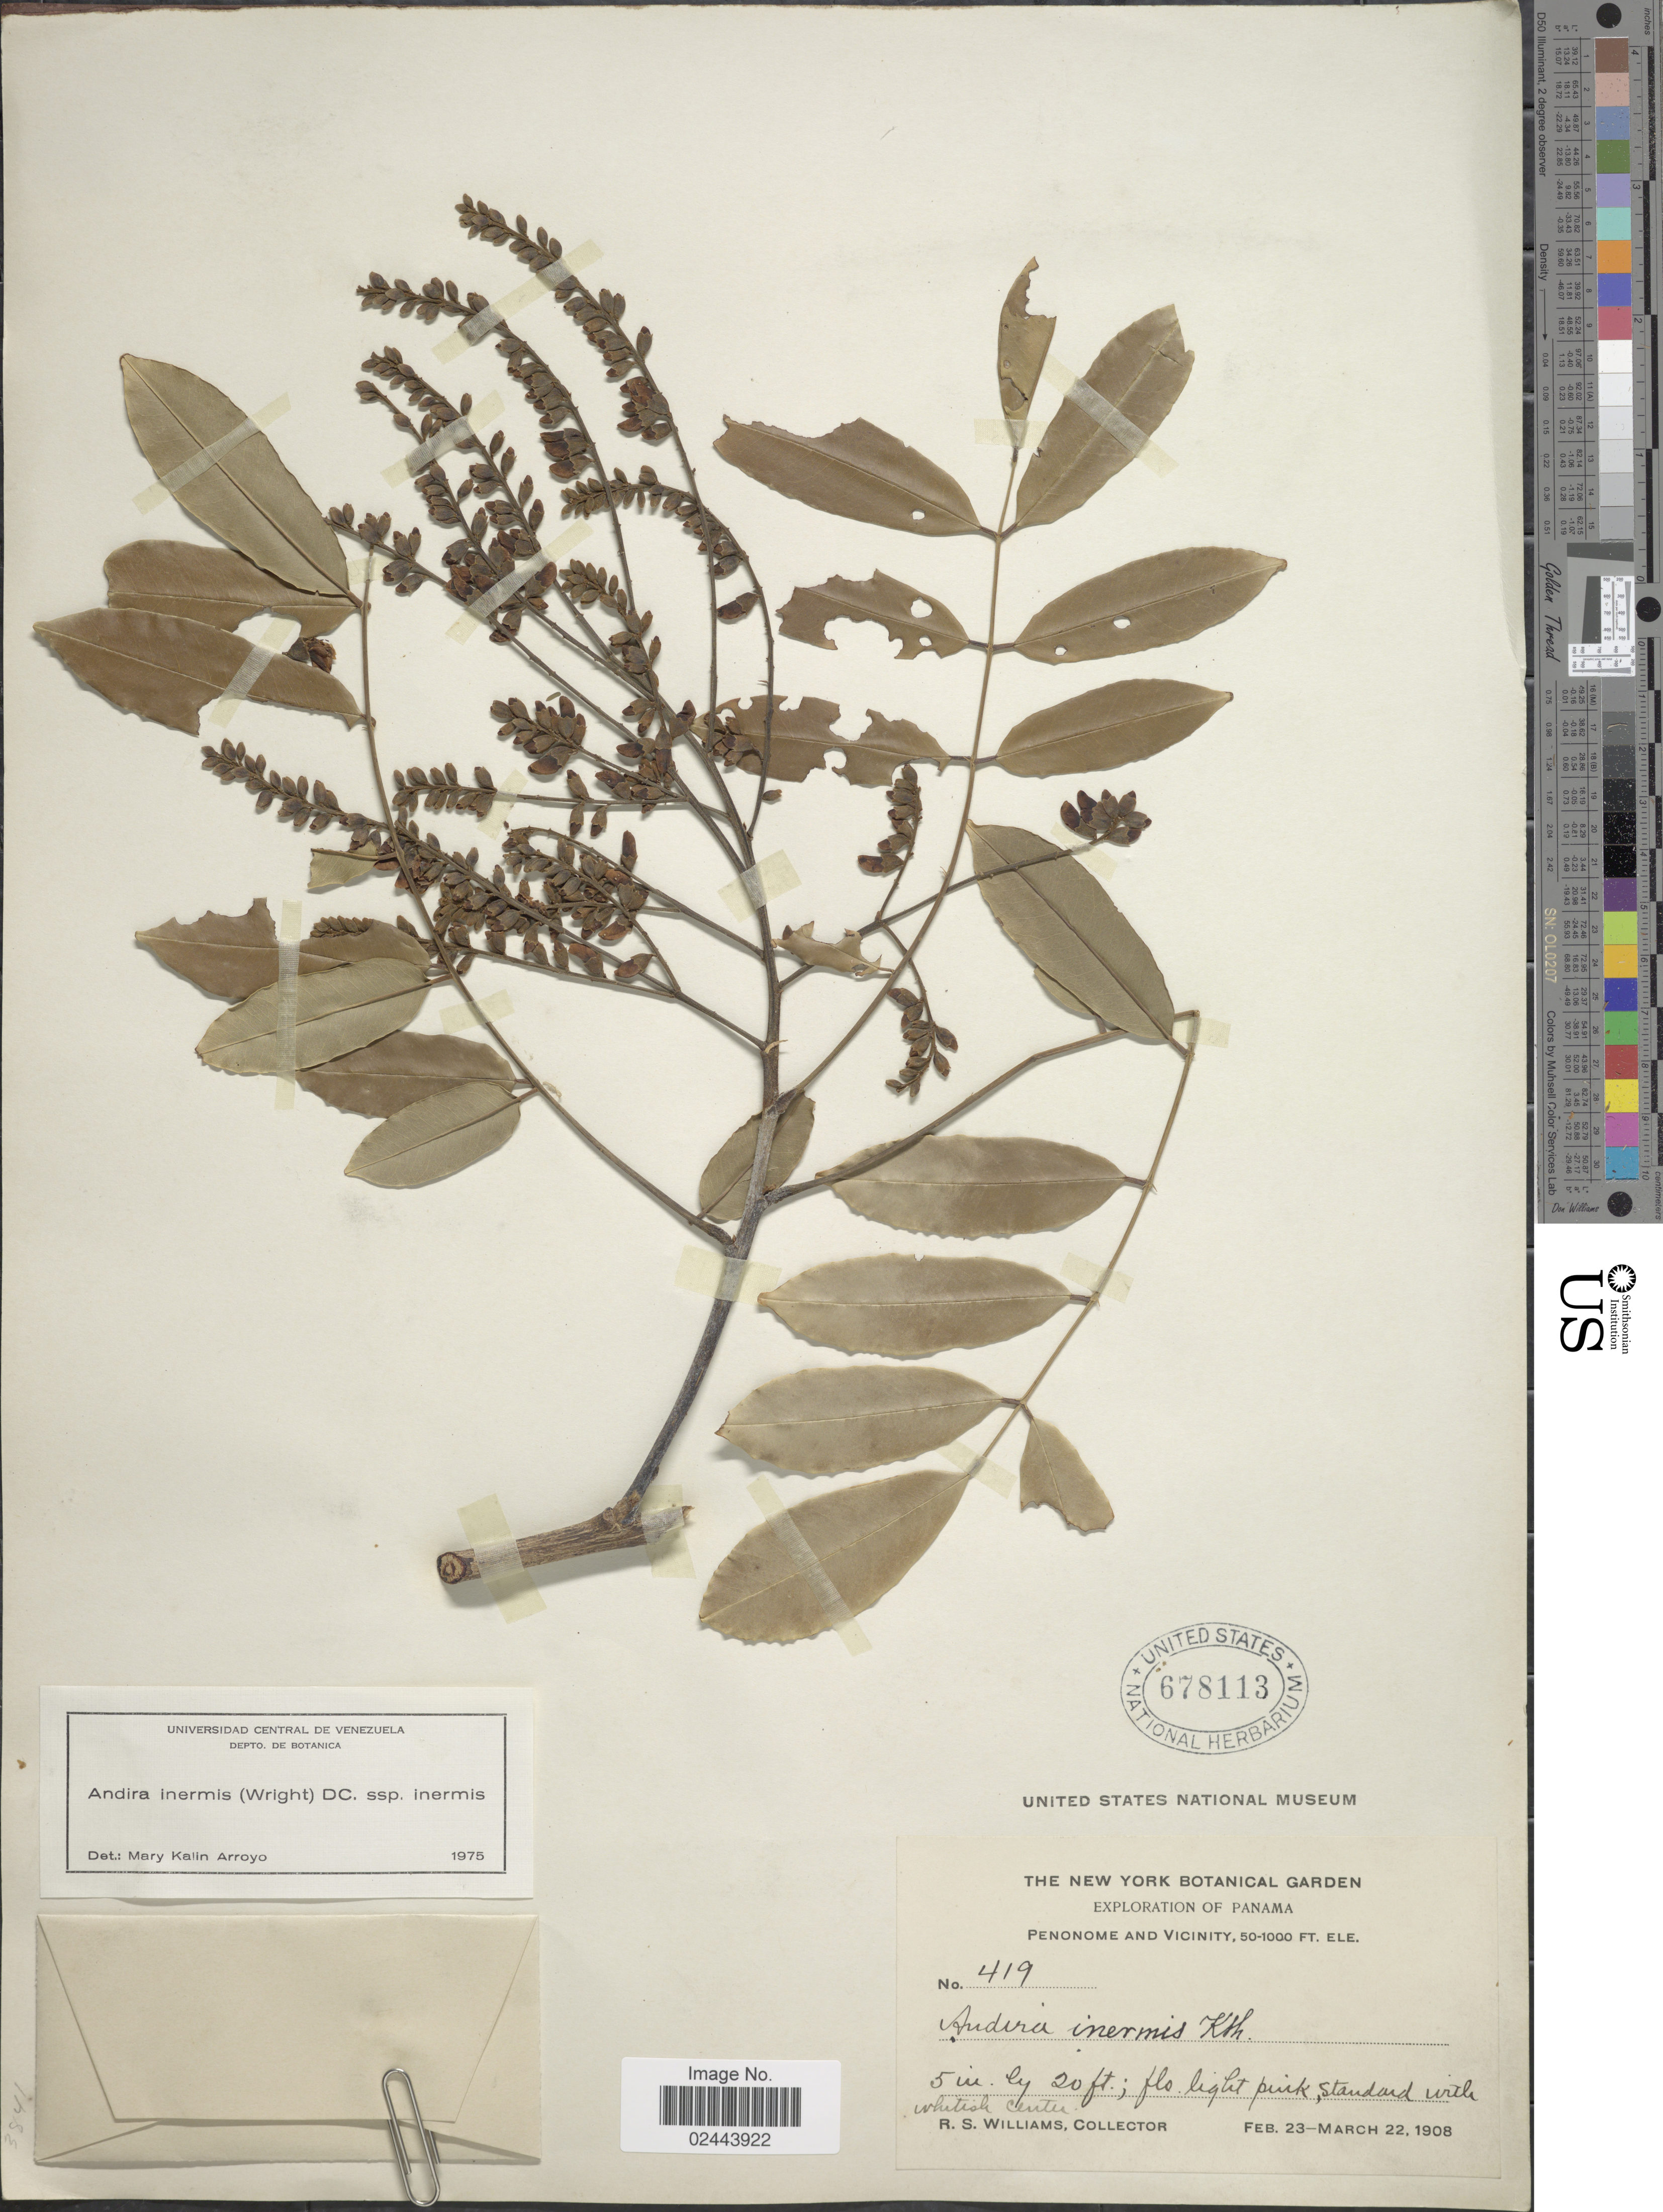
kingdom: Plantae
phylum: Tracheophyta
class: Magnoliopsida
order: Fabales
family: Fabaceae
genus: Andira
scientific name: Andira inermis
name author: (W. Wright) Kunth ex DC.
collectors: R. S. Williams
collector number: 419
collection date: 1908-02-23/1908-03-22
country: Panama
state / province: Coclé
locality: Penonome and Vicinity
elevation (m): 15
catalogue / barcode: US 678113